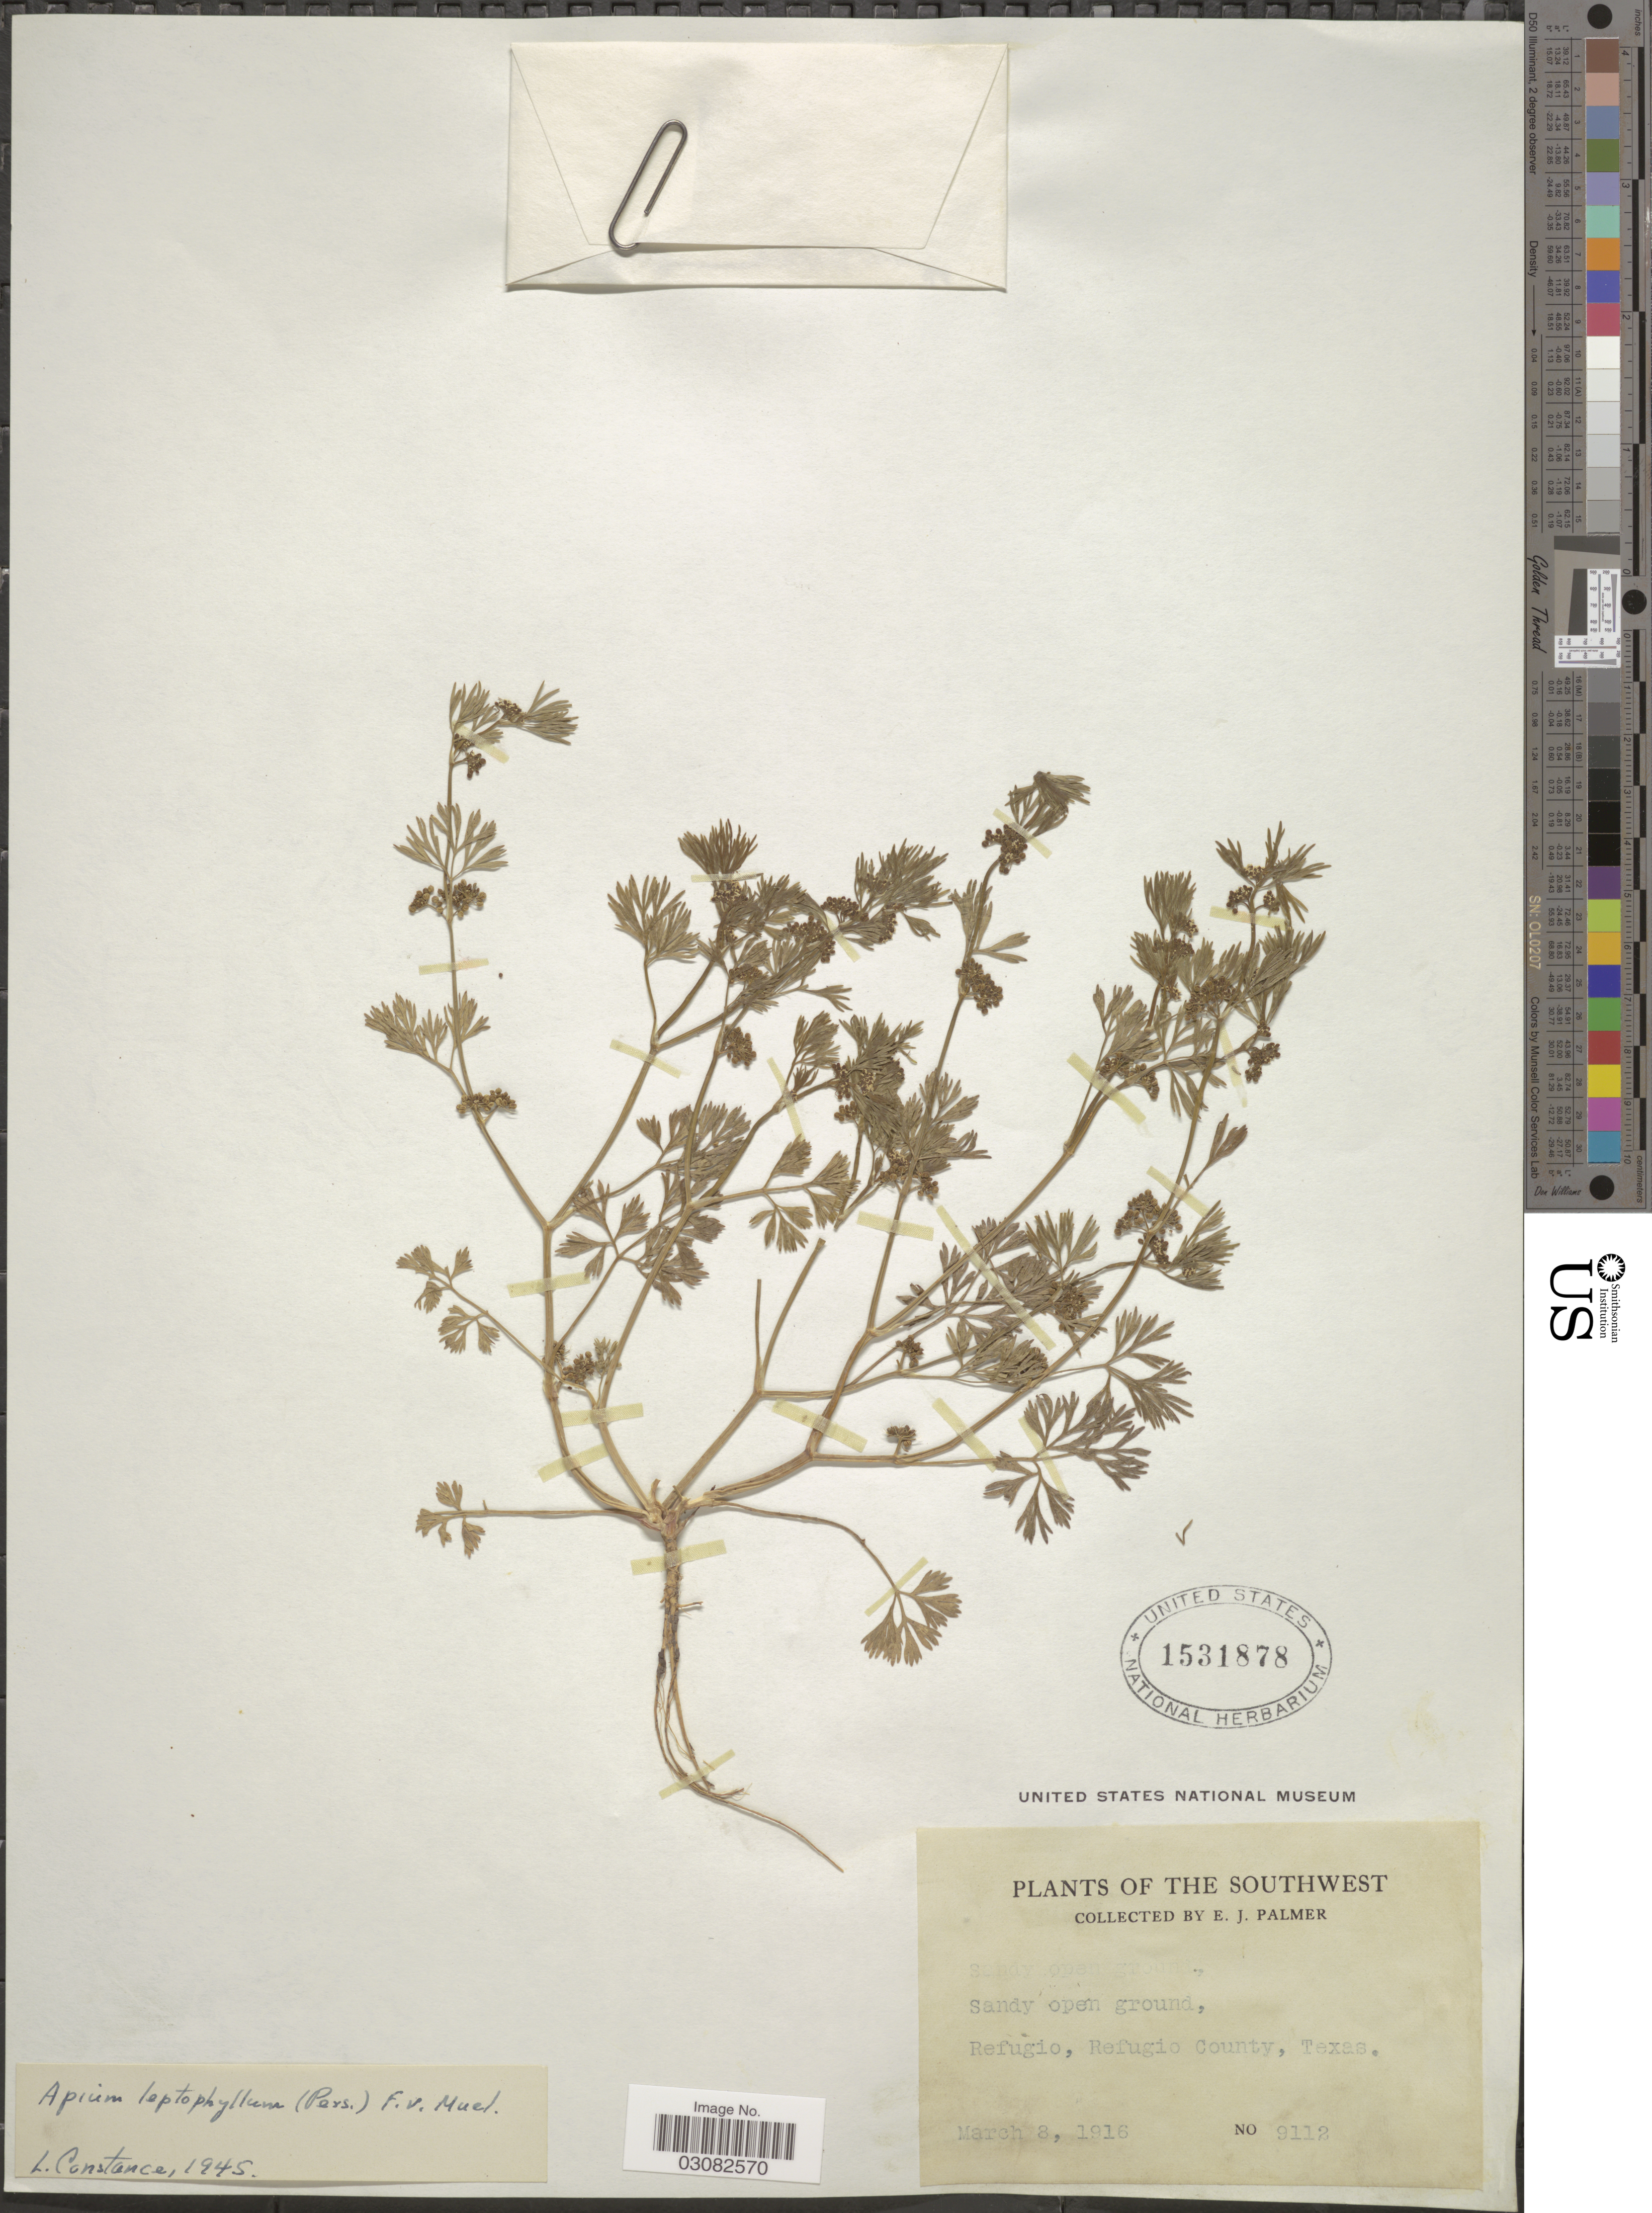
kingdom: Plantae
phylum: Tracheophyta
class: Magnoliopsida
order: Apiales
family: Apiaceae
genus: Apium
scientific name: Apium ammi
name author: (Jacq.) Urb.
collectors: E. J. Palmer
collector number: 9112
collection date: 1916-03-08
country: United States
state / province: Texas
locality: The Southwest. Refugio, Refugio County.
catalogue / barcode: US 1531878